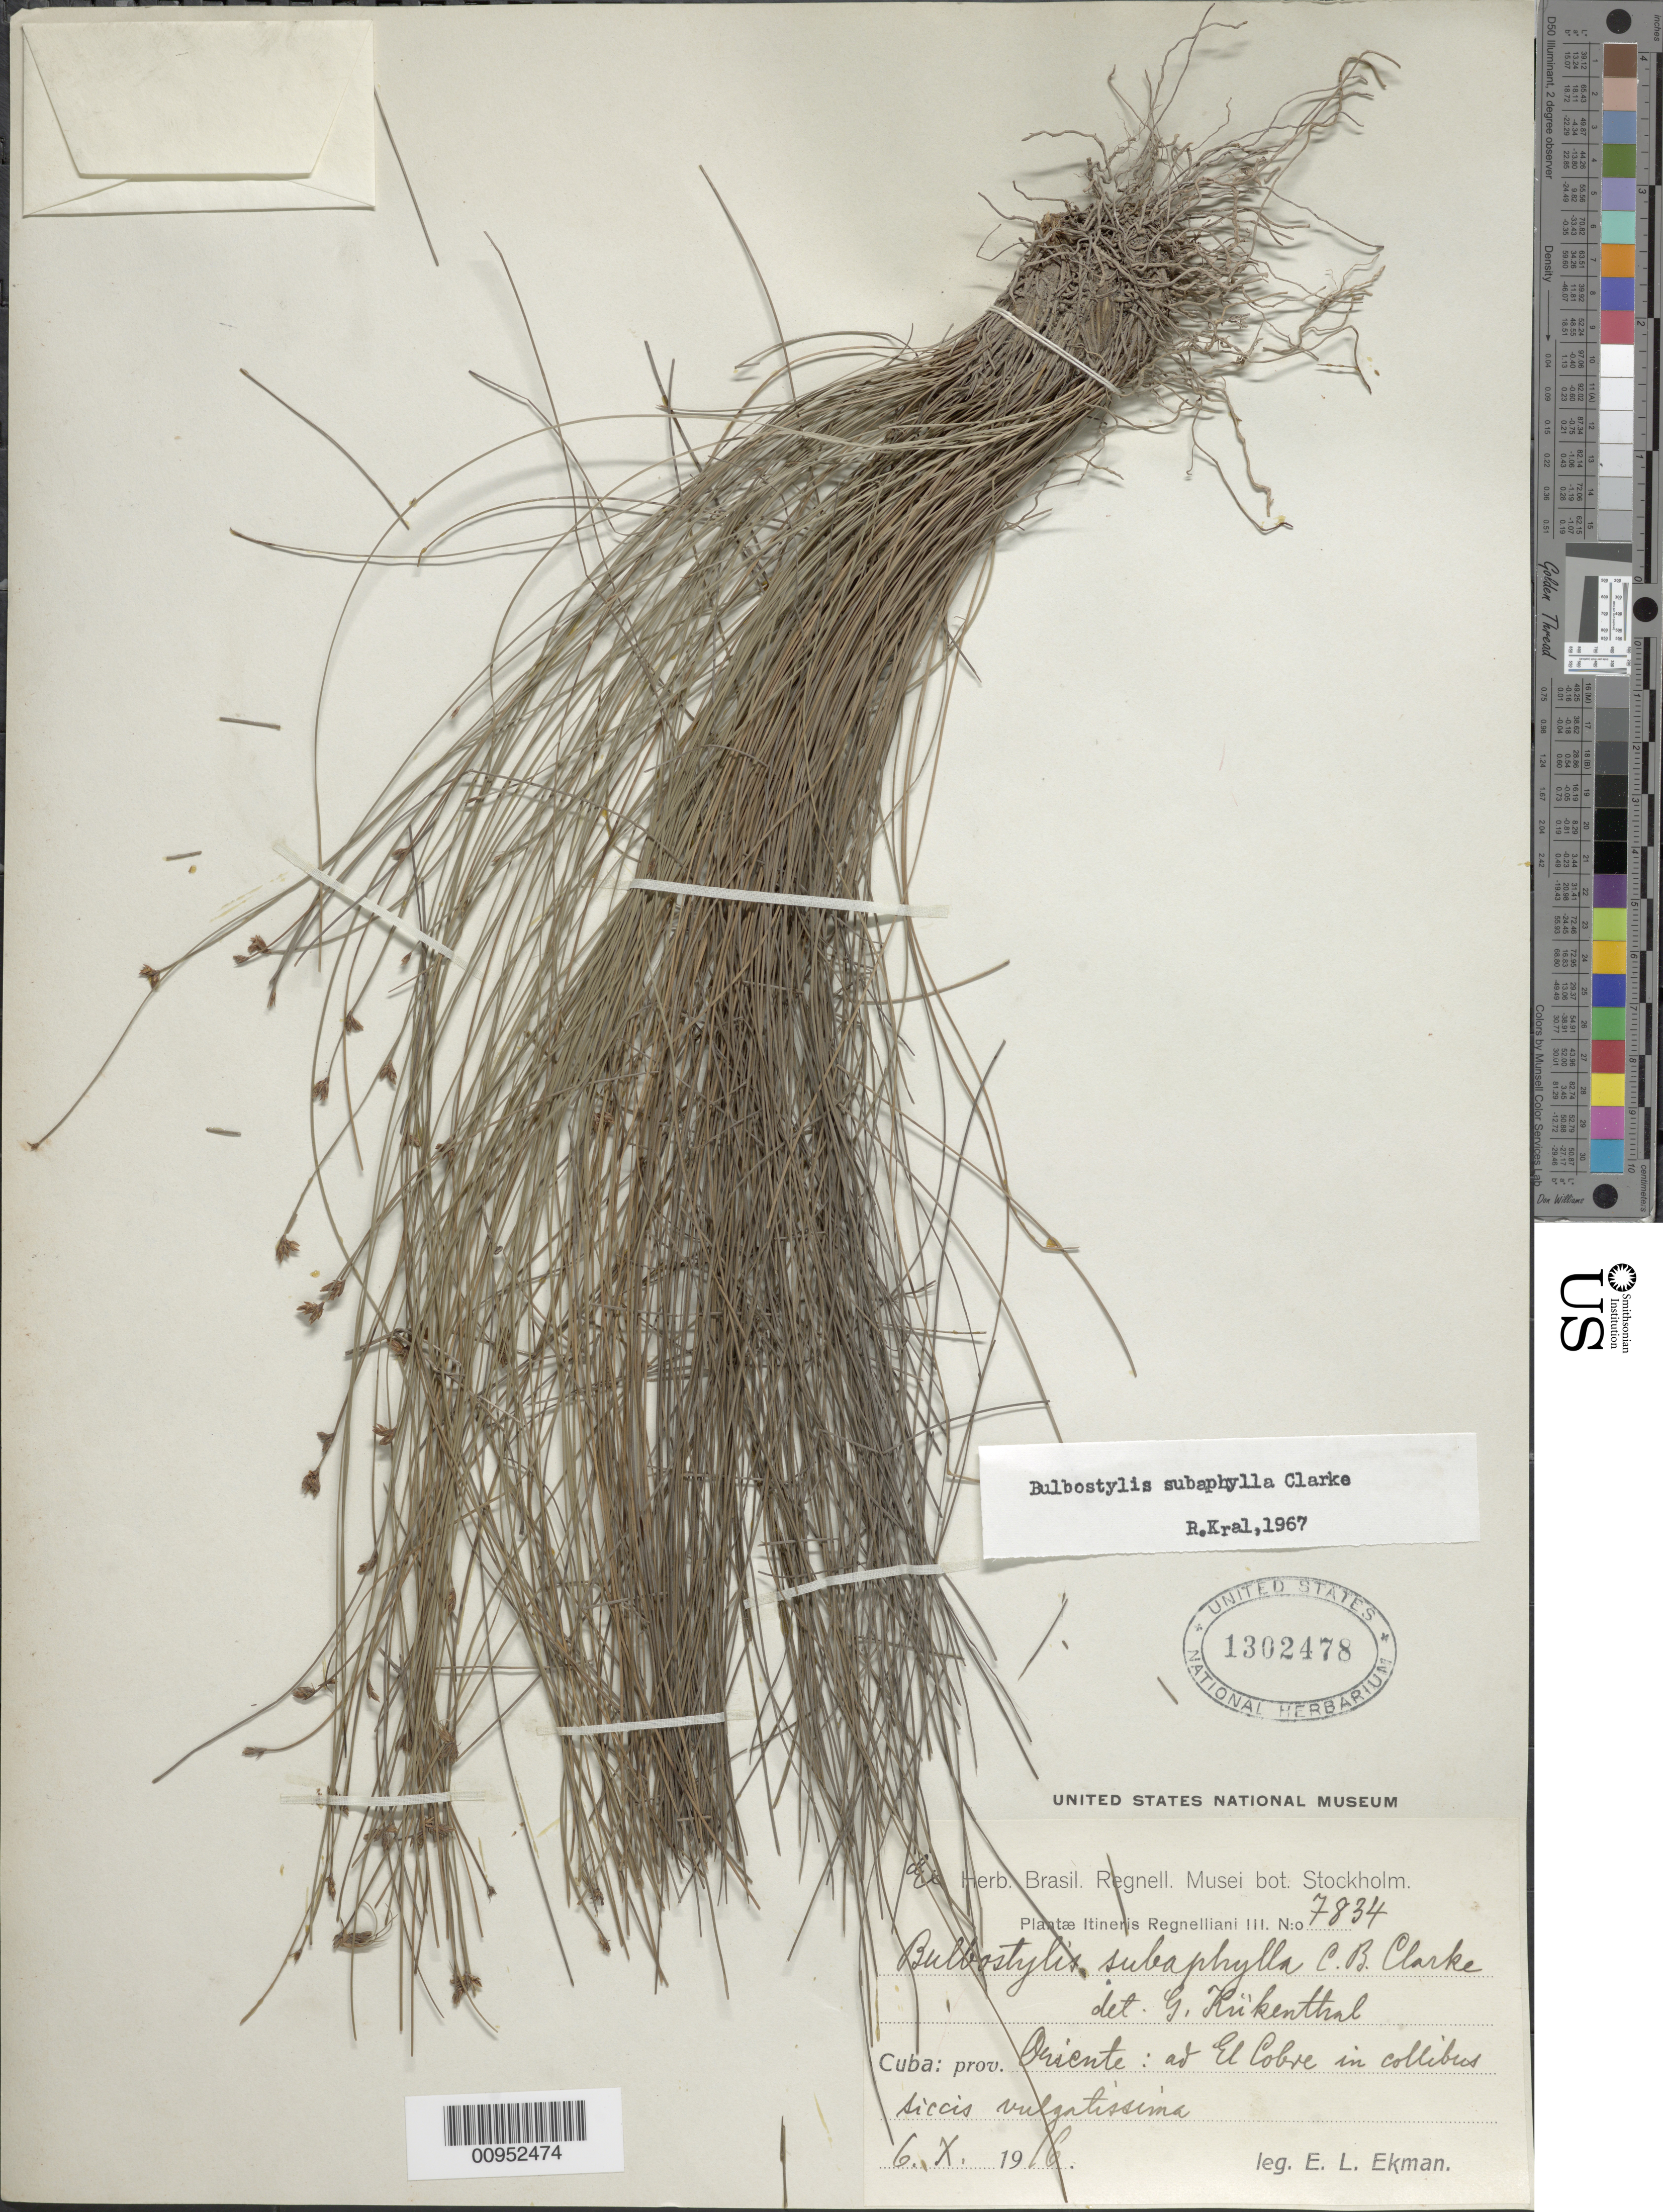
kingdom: Plantae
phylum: Tracheophyta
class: Liliopsida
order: Poales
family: Cyperaceae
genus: Bulbostylis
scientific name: Bulbostylis subaphylla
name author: C.B. Clarke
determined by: Kral, Robert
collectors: E. L. Ekman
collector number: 7834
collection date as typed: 06 Oct 1916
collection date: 1916-10-06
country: Cuba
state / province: Oriente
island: Cuba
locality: Ad El Cobre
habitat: In collibus siccis vulgatissima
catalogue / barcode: US 1302478